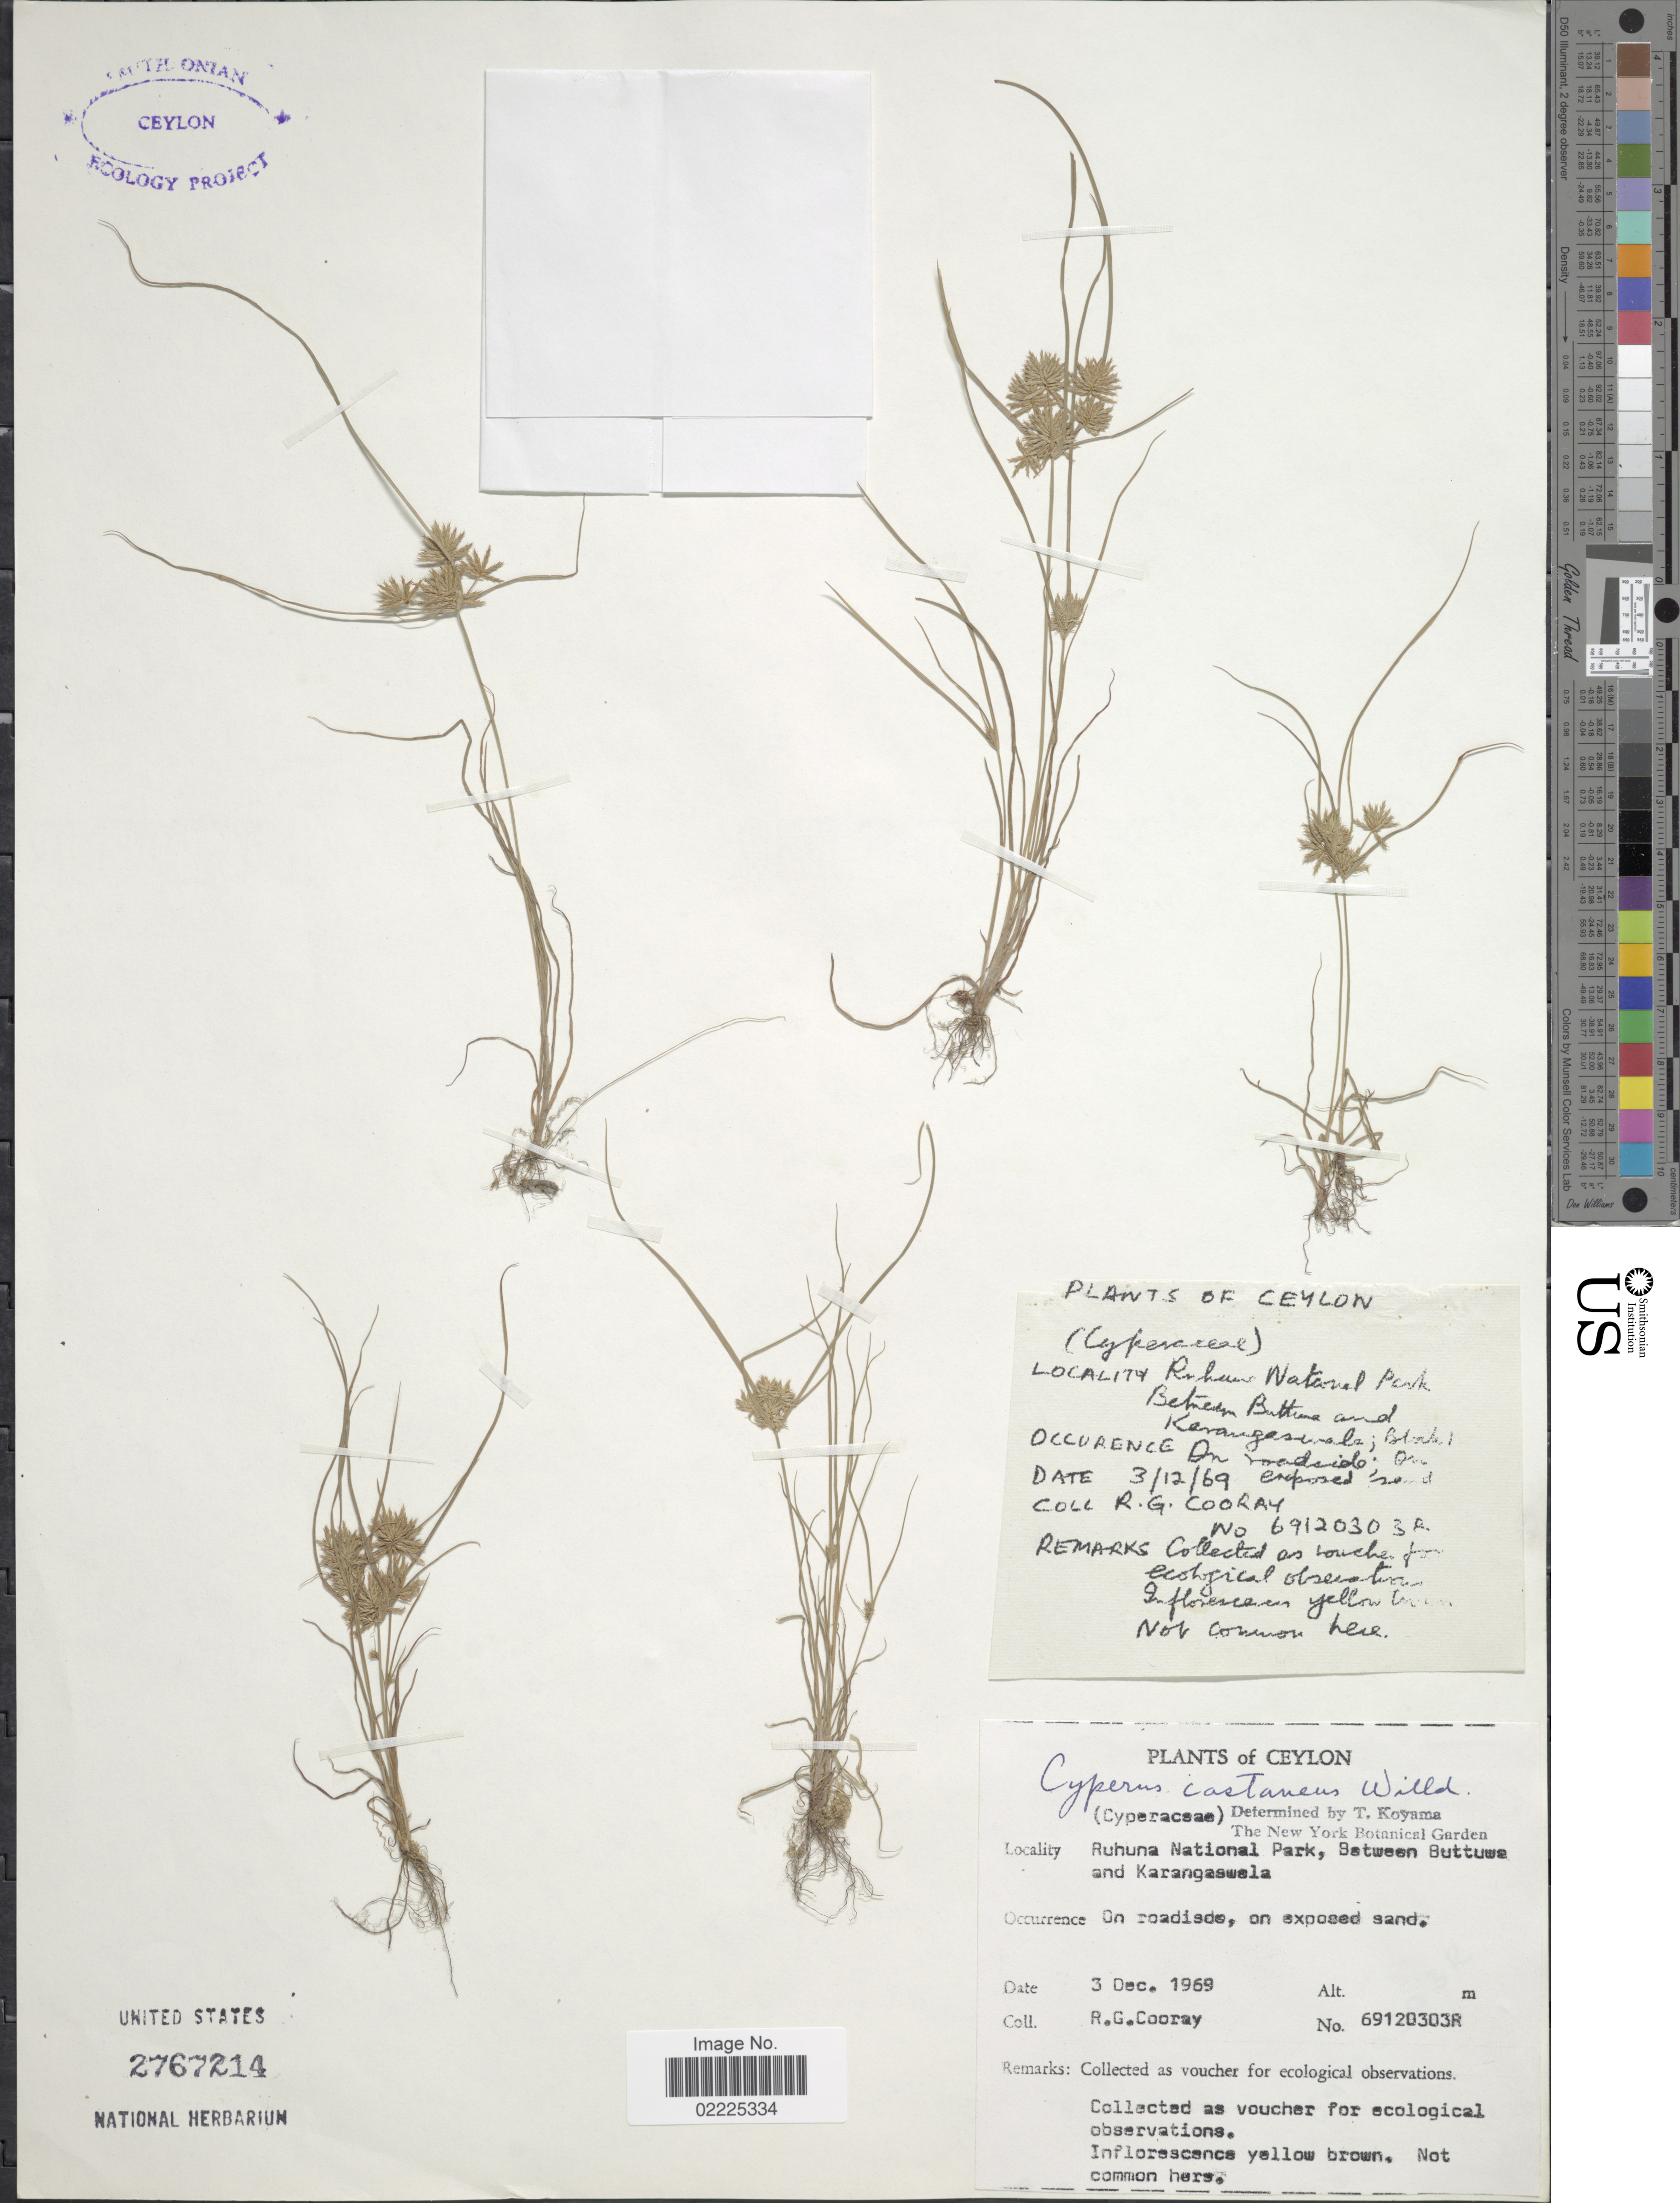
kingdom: Plantae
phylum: Tracheophyta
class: Liliopsida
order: Poales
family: Cyperaceae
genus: Cyperus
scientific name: Cyperus castaneus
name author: Willd.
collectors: R. Cooray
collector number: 69120303R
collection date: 1969-12-03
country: Sri Lanka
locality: Ceylon, Ruhuna National Park, Between Buttuwa and Karangaswela, On roadside, on exposed sand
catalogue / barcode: US 2767214